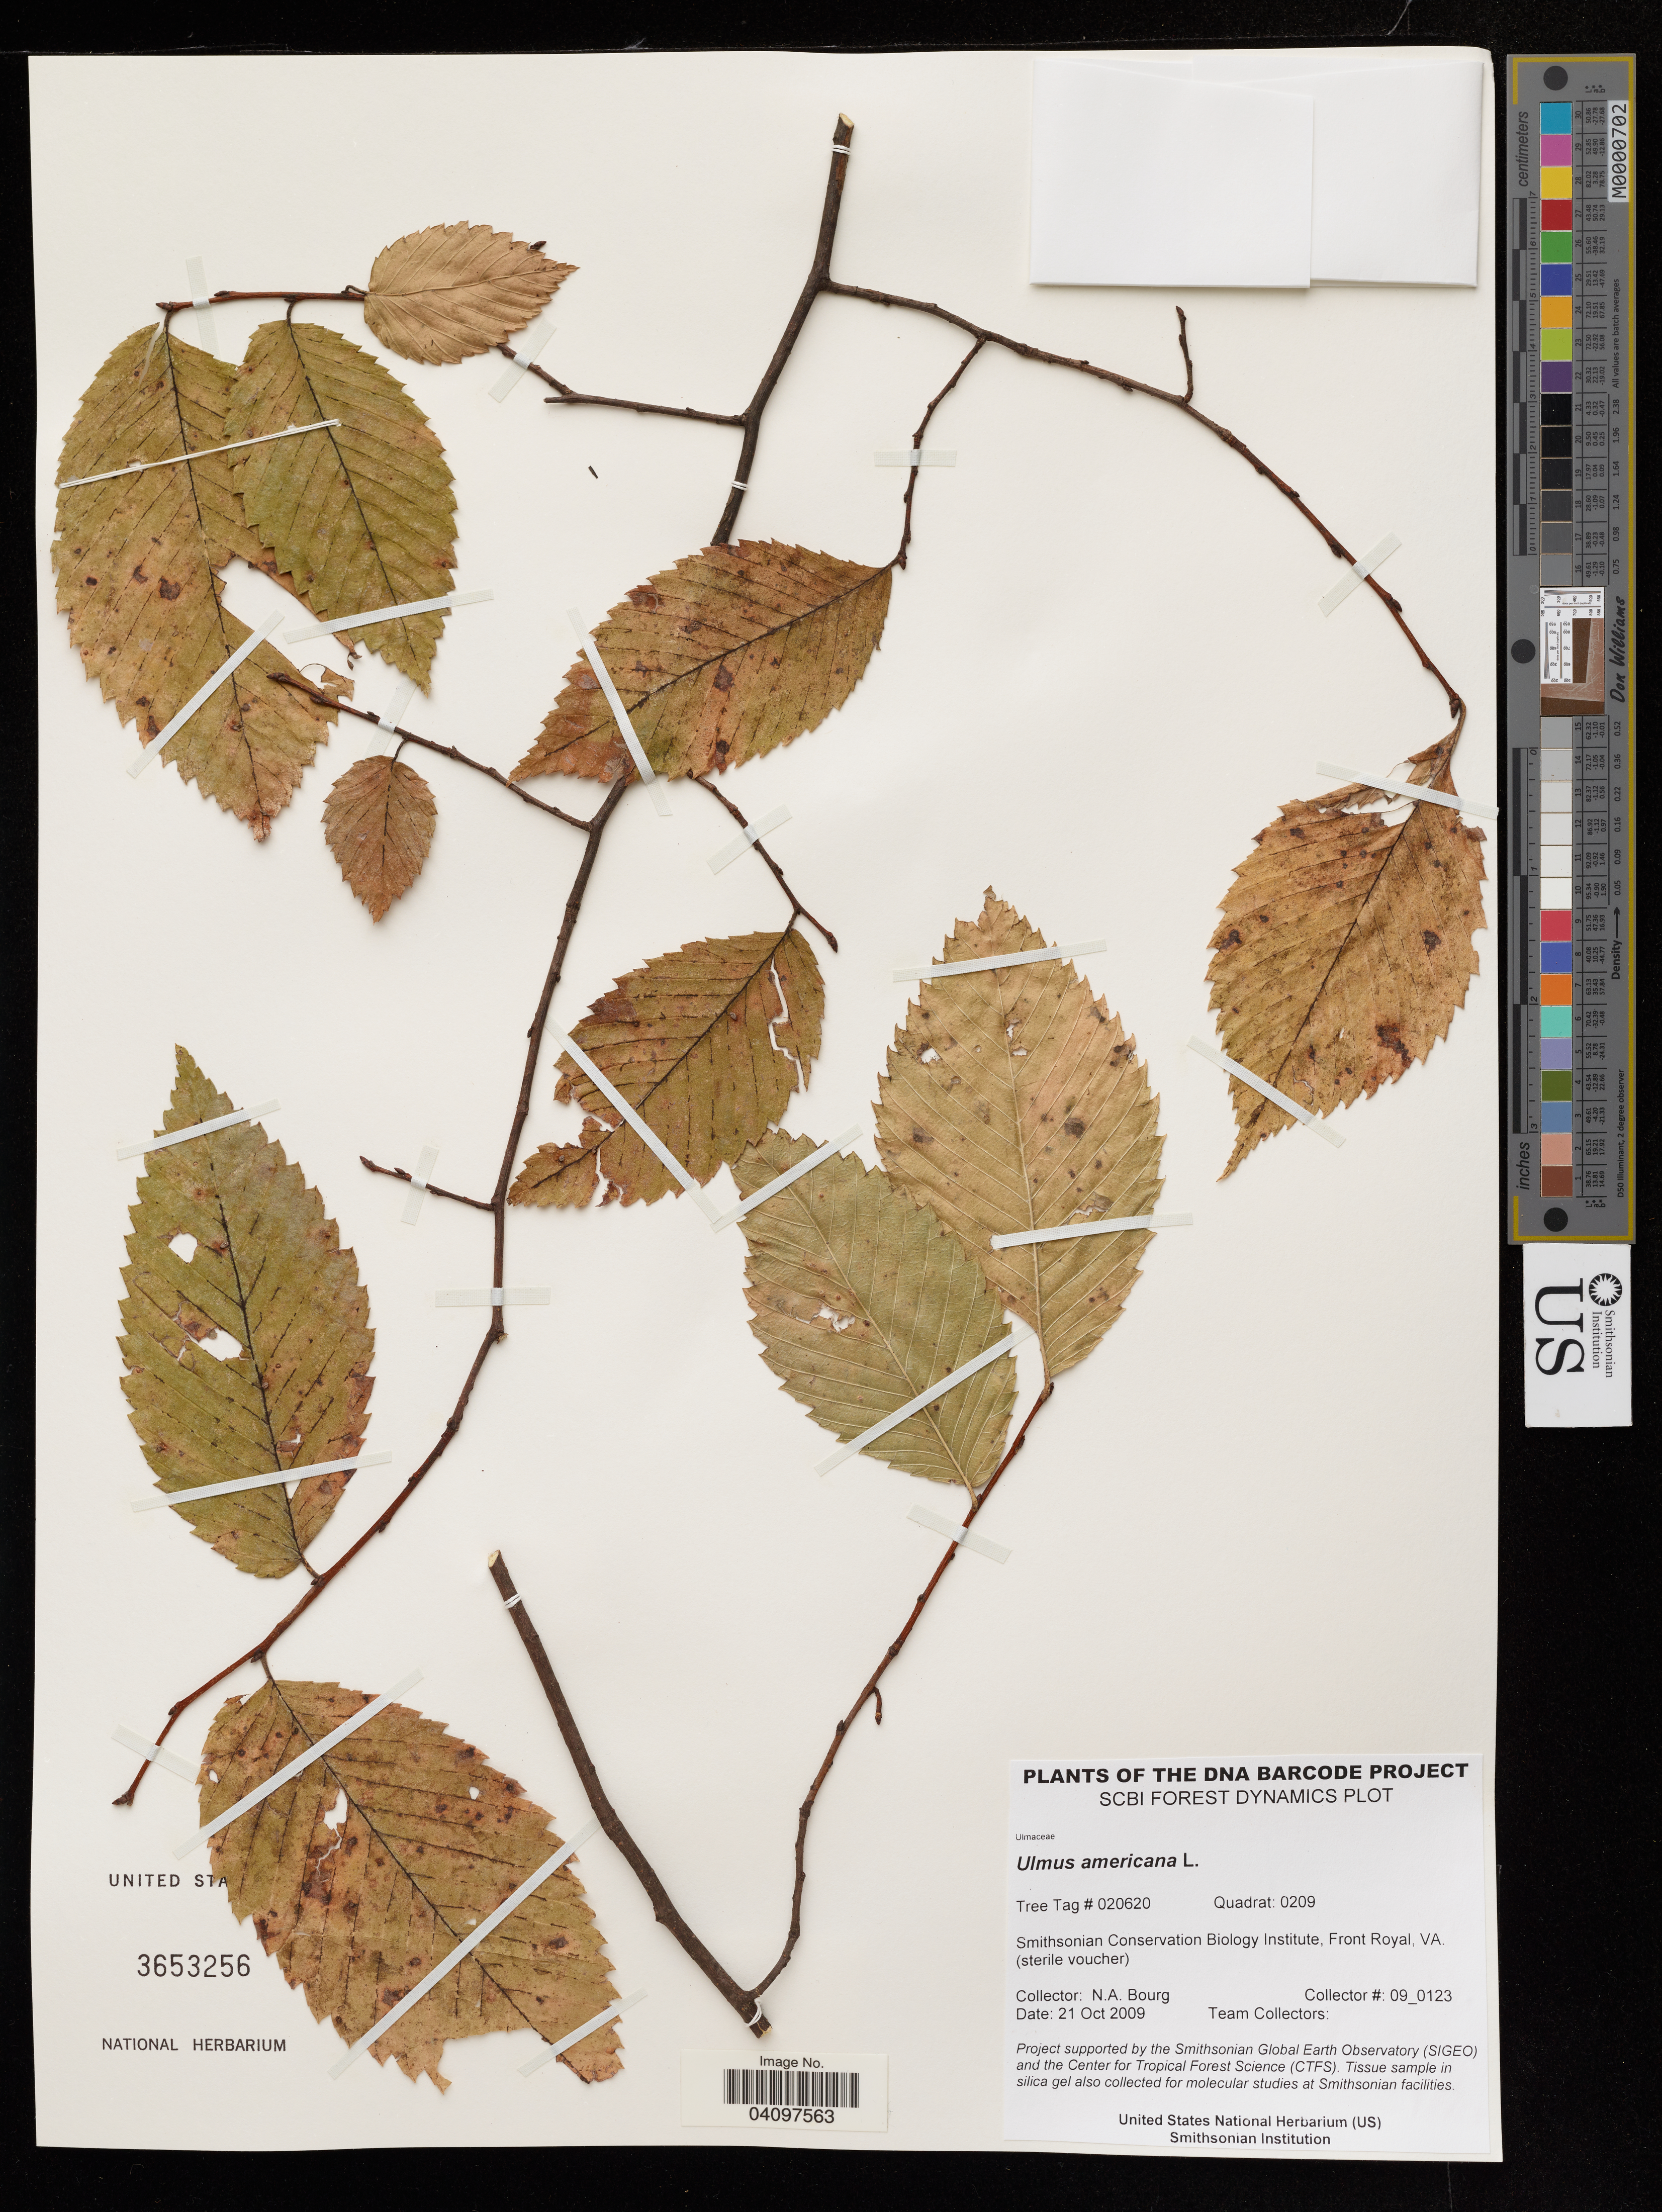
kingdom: Plantae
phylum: Tracheophyta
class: Magnoliopsida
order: Rosales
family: Ulmaceae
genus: Ulmus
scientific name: Ulmus americana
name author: L.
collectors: N. A. Bourg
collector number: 09_0123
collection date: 2009-10-21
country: United States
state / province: Virginia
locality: Smithsonian Conservation Biology Institute, Front Royal.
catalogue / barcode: US 3653256